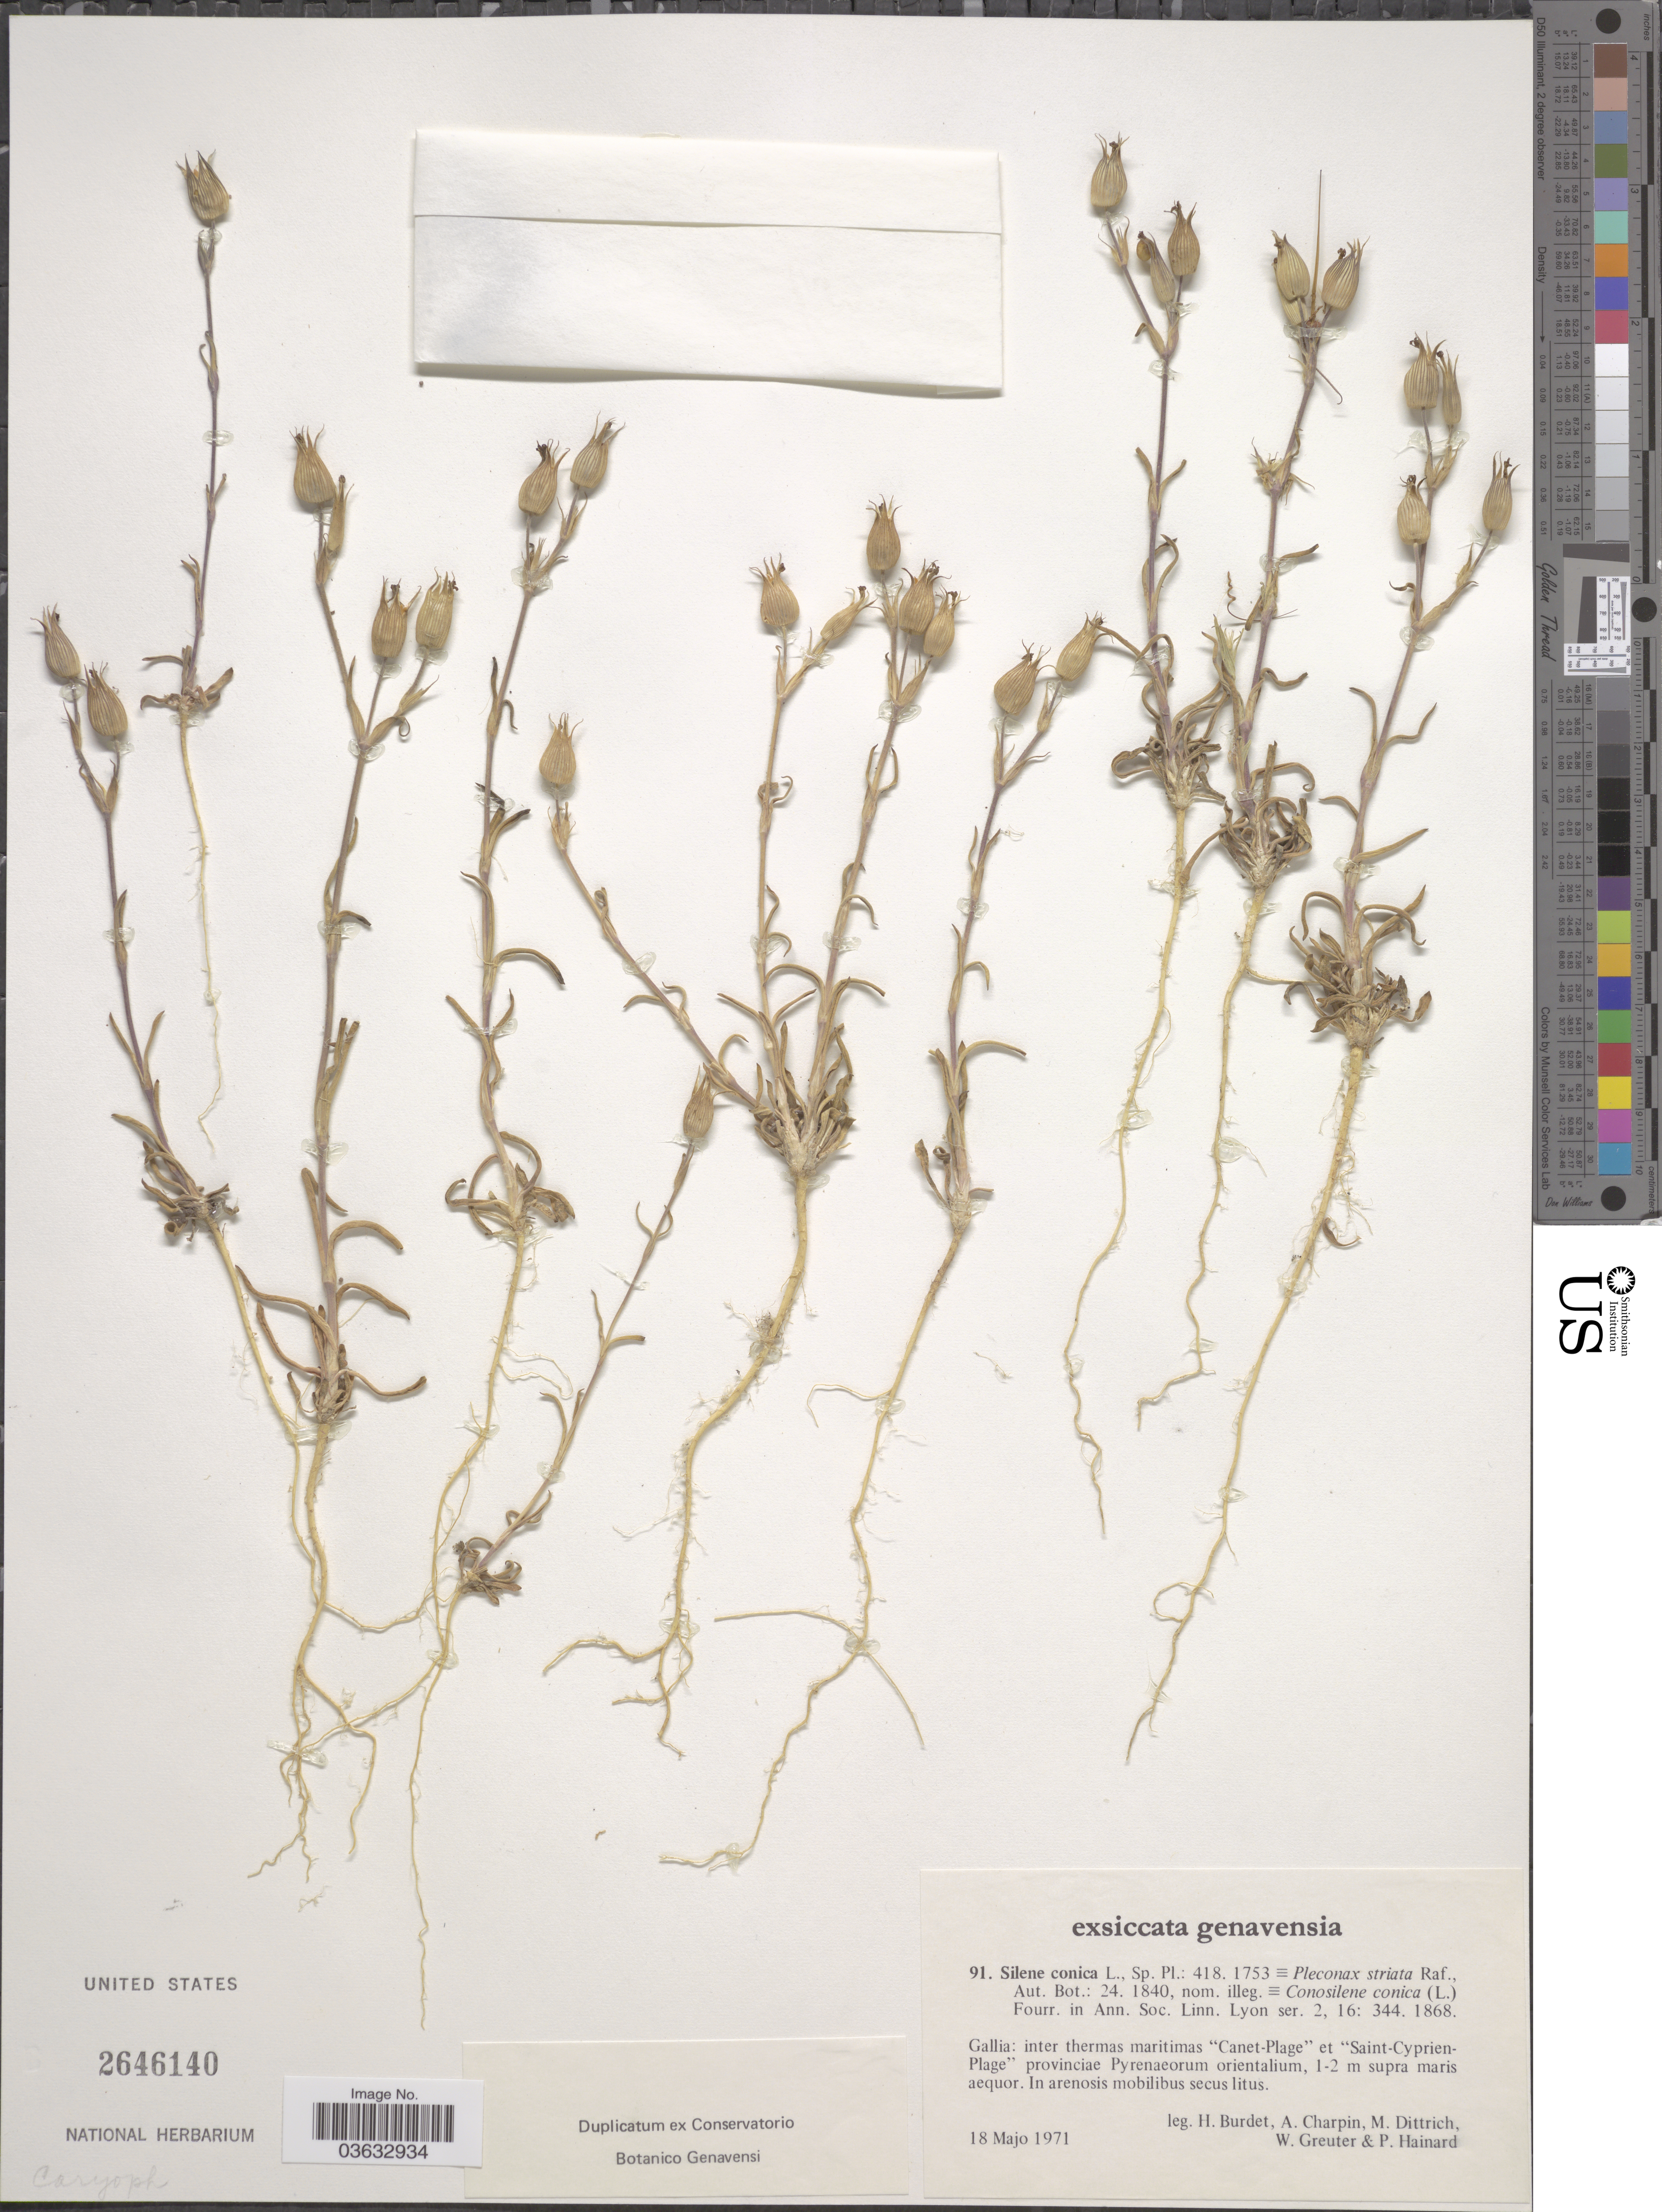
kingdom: Plantae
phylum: Tracheophyta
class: Magnoliopsida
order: Caryophyllales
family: Caryophyllaceae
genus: Silene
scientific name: Silene conica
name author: L.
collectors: H. M. Burdet, A. Charpin, M. Dittrich, W. Greuter & P. Hainard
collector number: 91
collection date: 1971-05-18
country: France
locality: Gallia: inter thermas maritimas "Canet-Plage" et "Saint-Cyprien-Plage" provinciæ Pyrenæorum orientalium.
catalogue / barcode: US 2646140